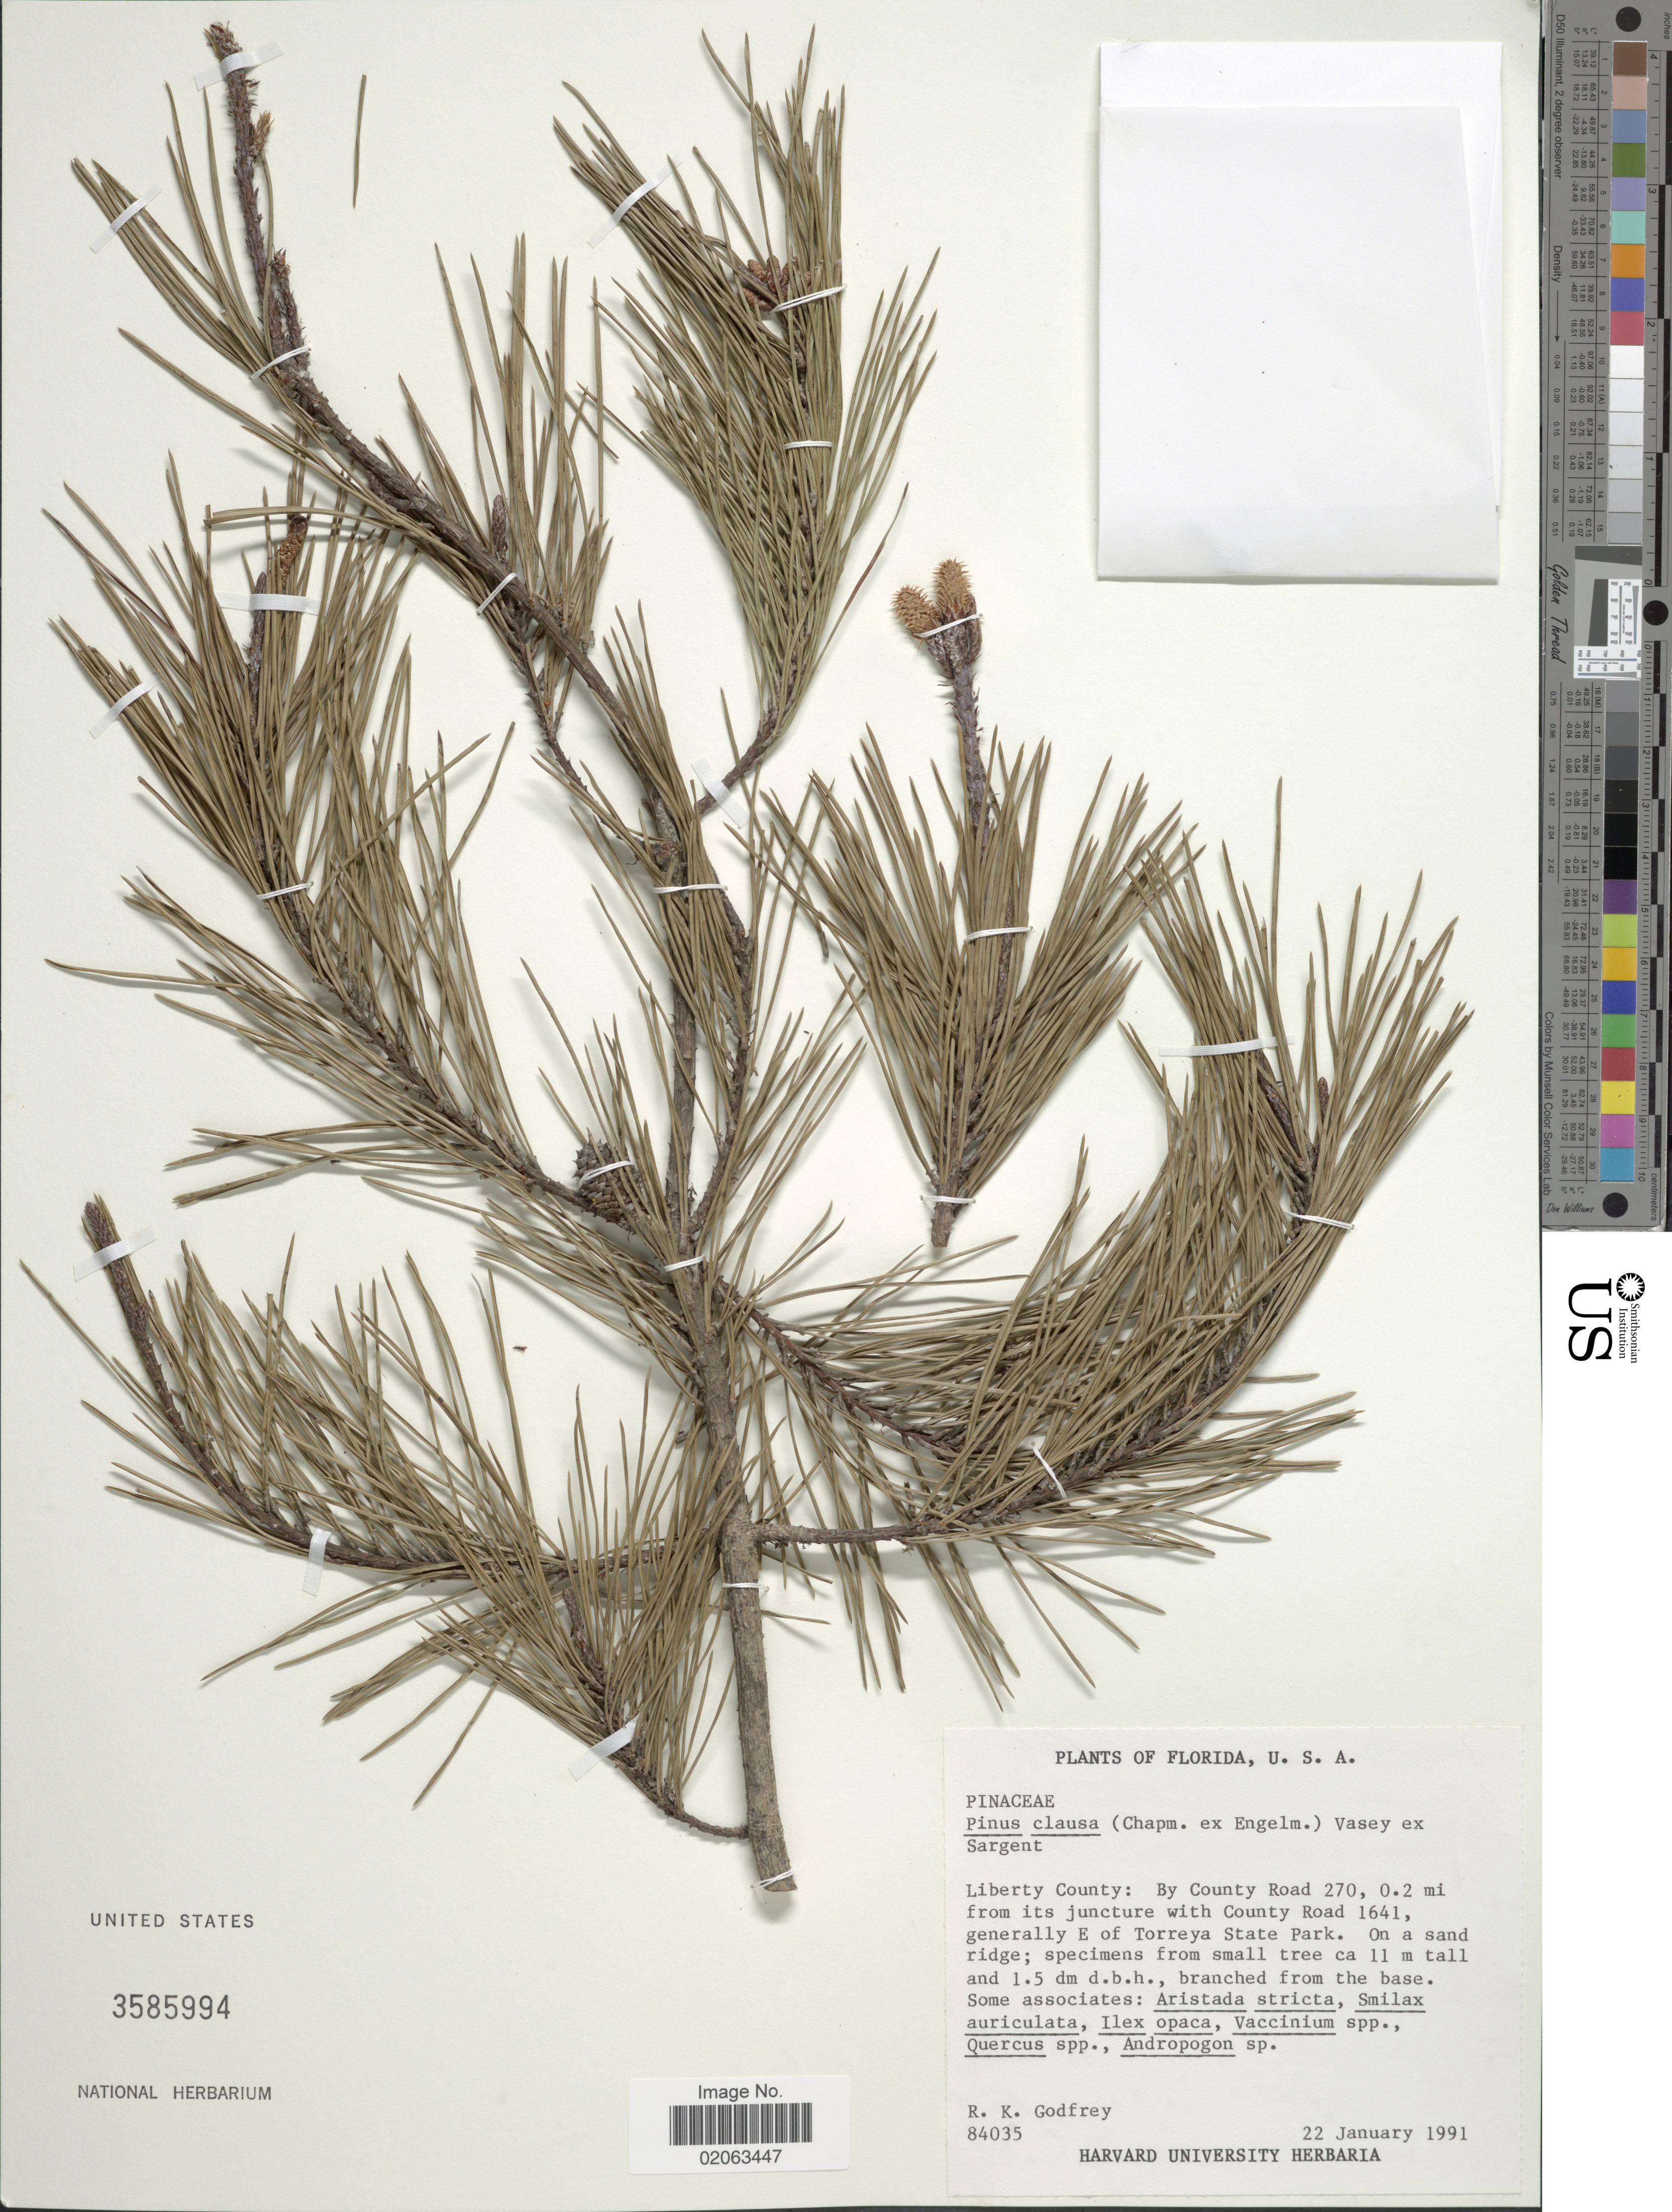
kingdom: Plantae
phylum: Tracheophyta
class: Pinopsida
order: Pinales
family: Pinaceae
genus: Pinus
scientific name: Pinus clausa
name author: (Chapm. ex Engelm.) Vasey ex Sarg.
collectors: R. K. Godfrey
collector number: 84035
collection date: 1991-01-22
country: United States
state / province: Florida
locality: Florida, U.S.A. Liberty County: By County Road 270, 0.2 mi from its juncture with County Road 1641, generallly E of Torreya State Park.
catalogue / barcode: US 3585994